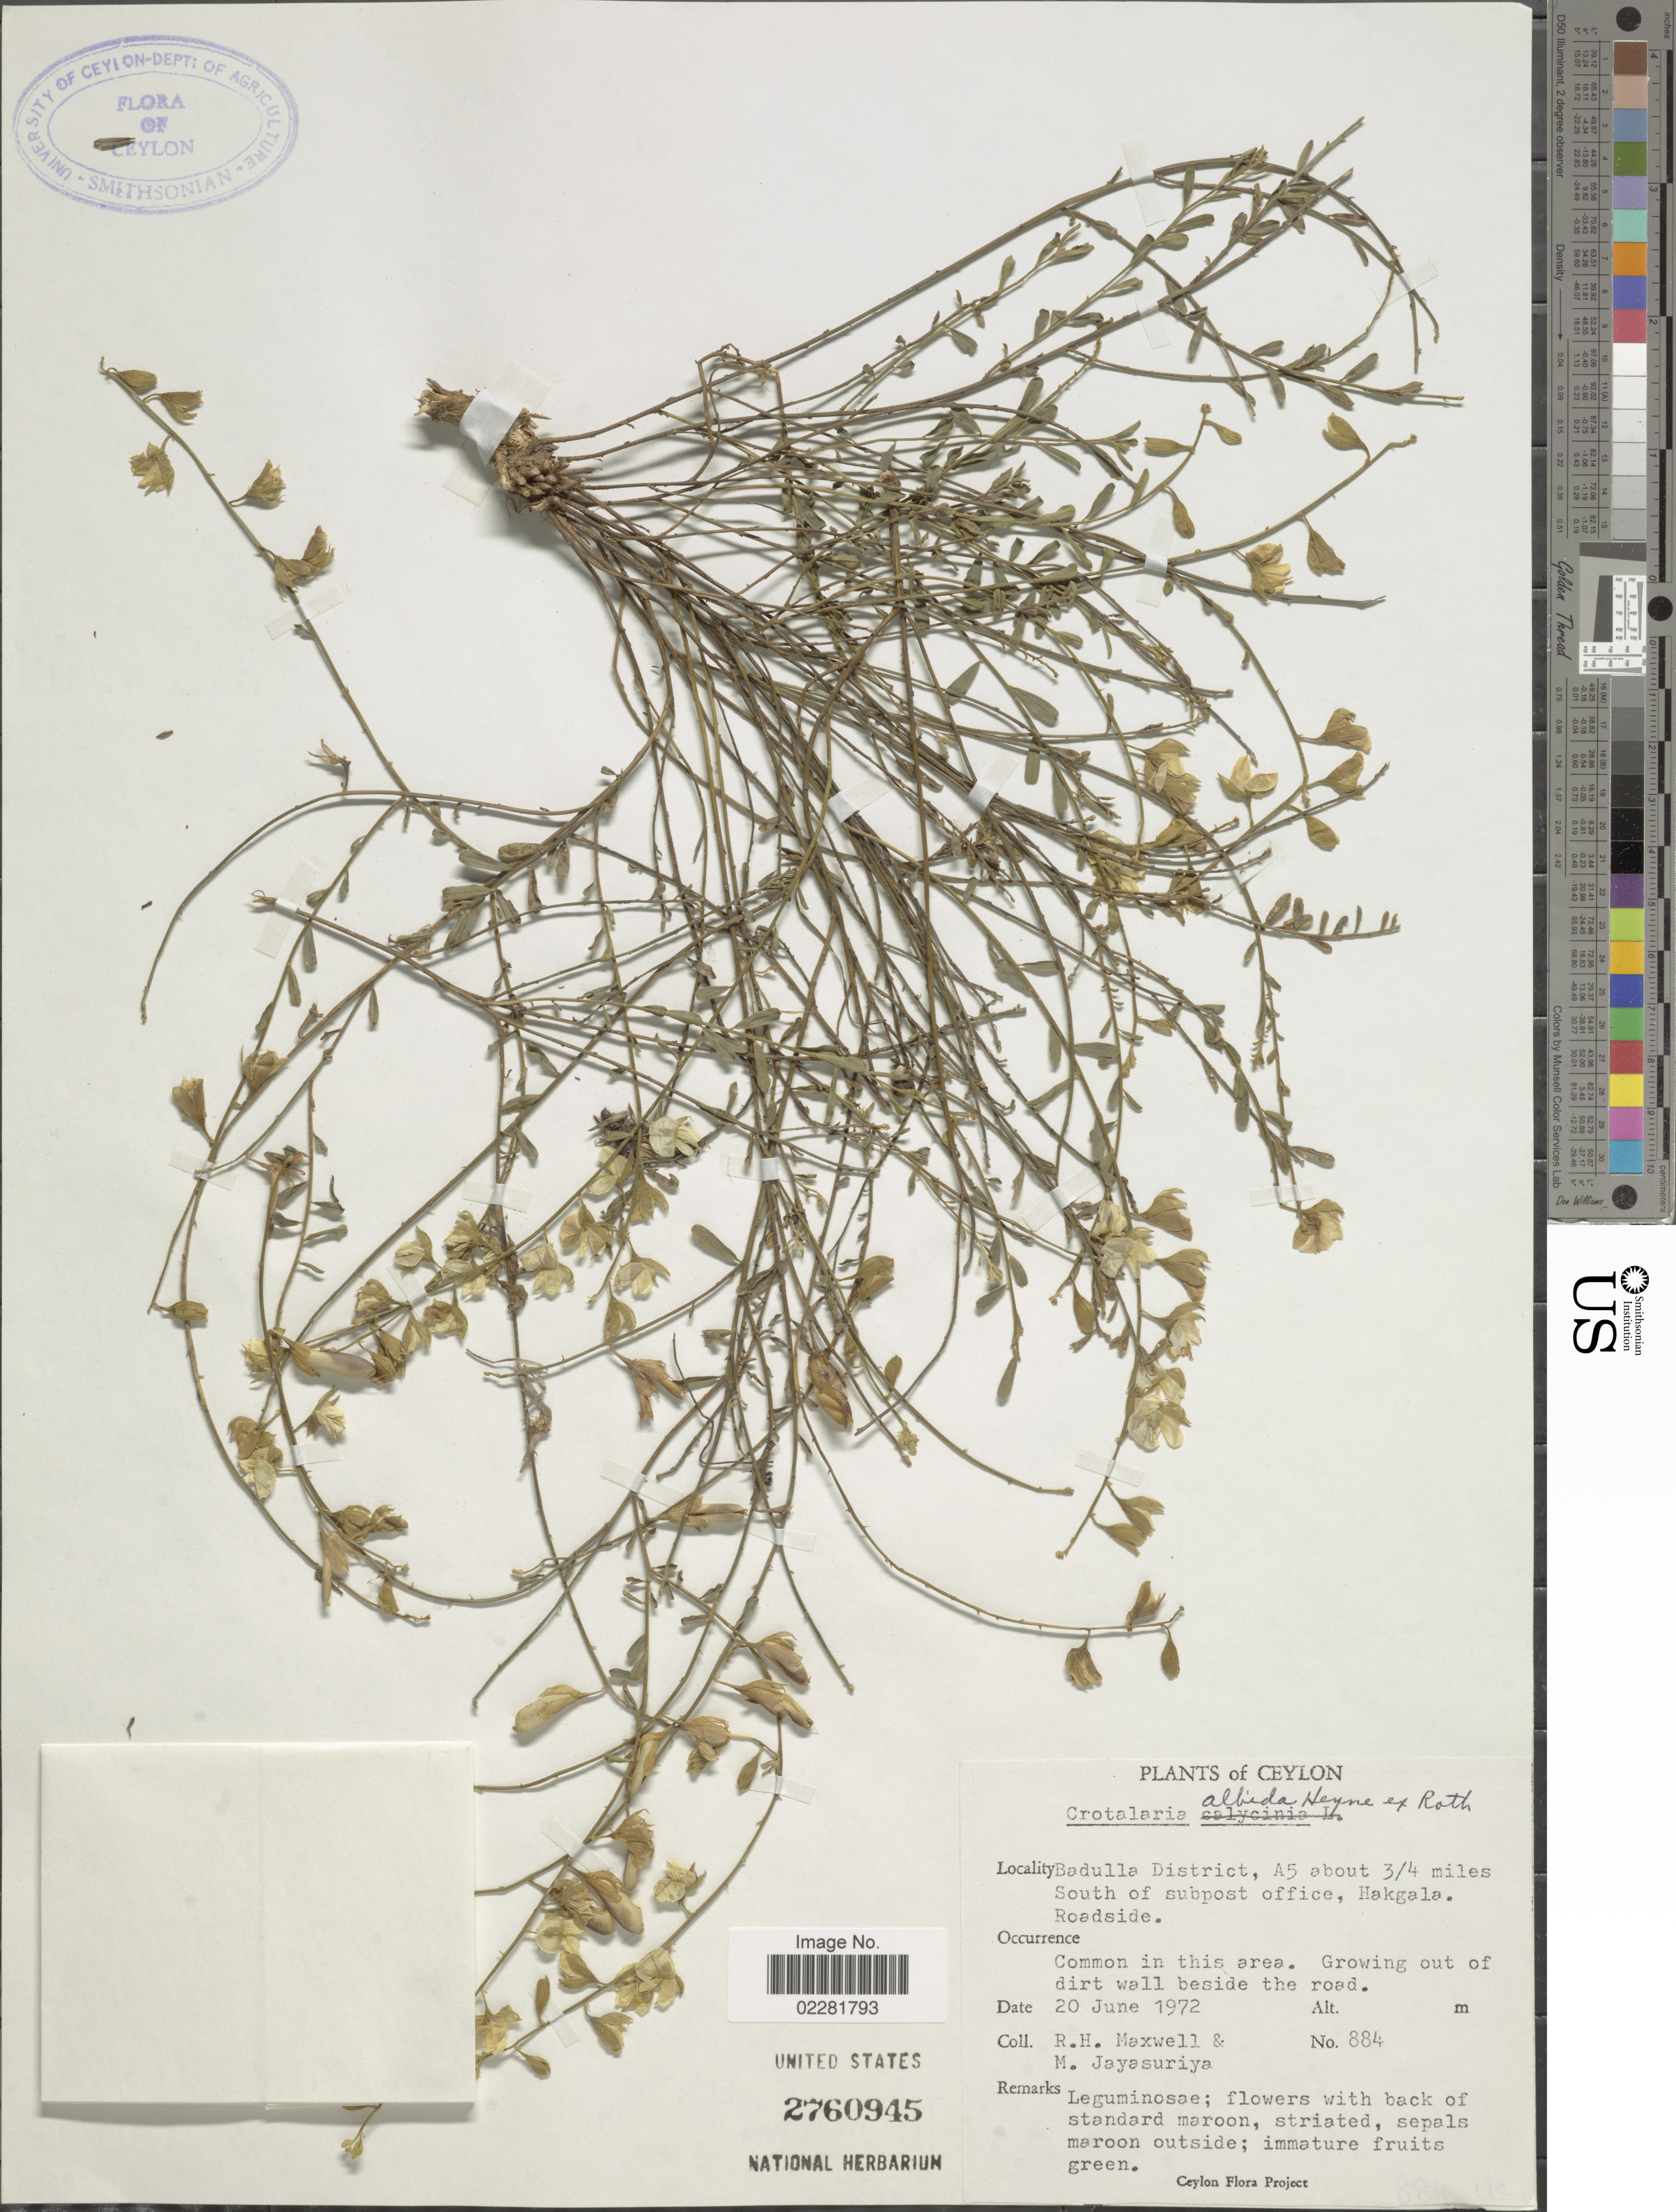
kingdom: Plantae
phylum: Tracheophyta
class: Magnoliopsida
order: Fabales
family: Fabaceae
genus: Crotalaria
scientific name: Crotalaria albida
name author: B. Heyne ex Roth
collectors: R. Maxwell & M. Jayasuriya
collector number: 884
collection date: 1972-06-20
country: Sri Lanka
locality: Ceylon, Badulla District, A5 about 3/4 miles South of subpost office, Hakgala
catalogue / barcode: US 2760945